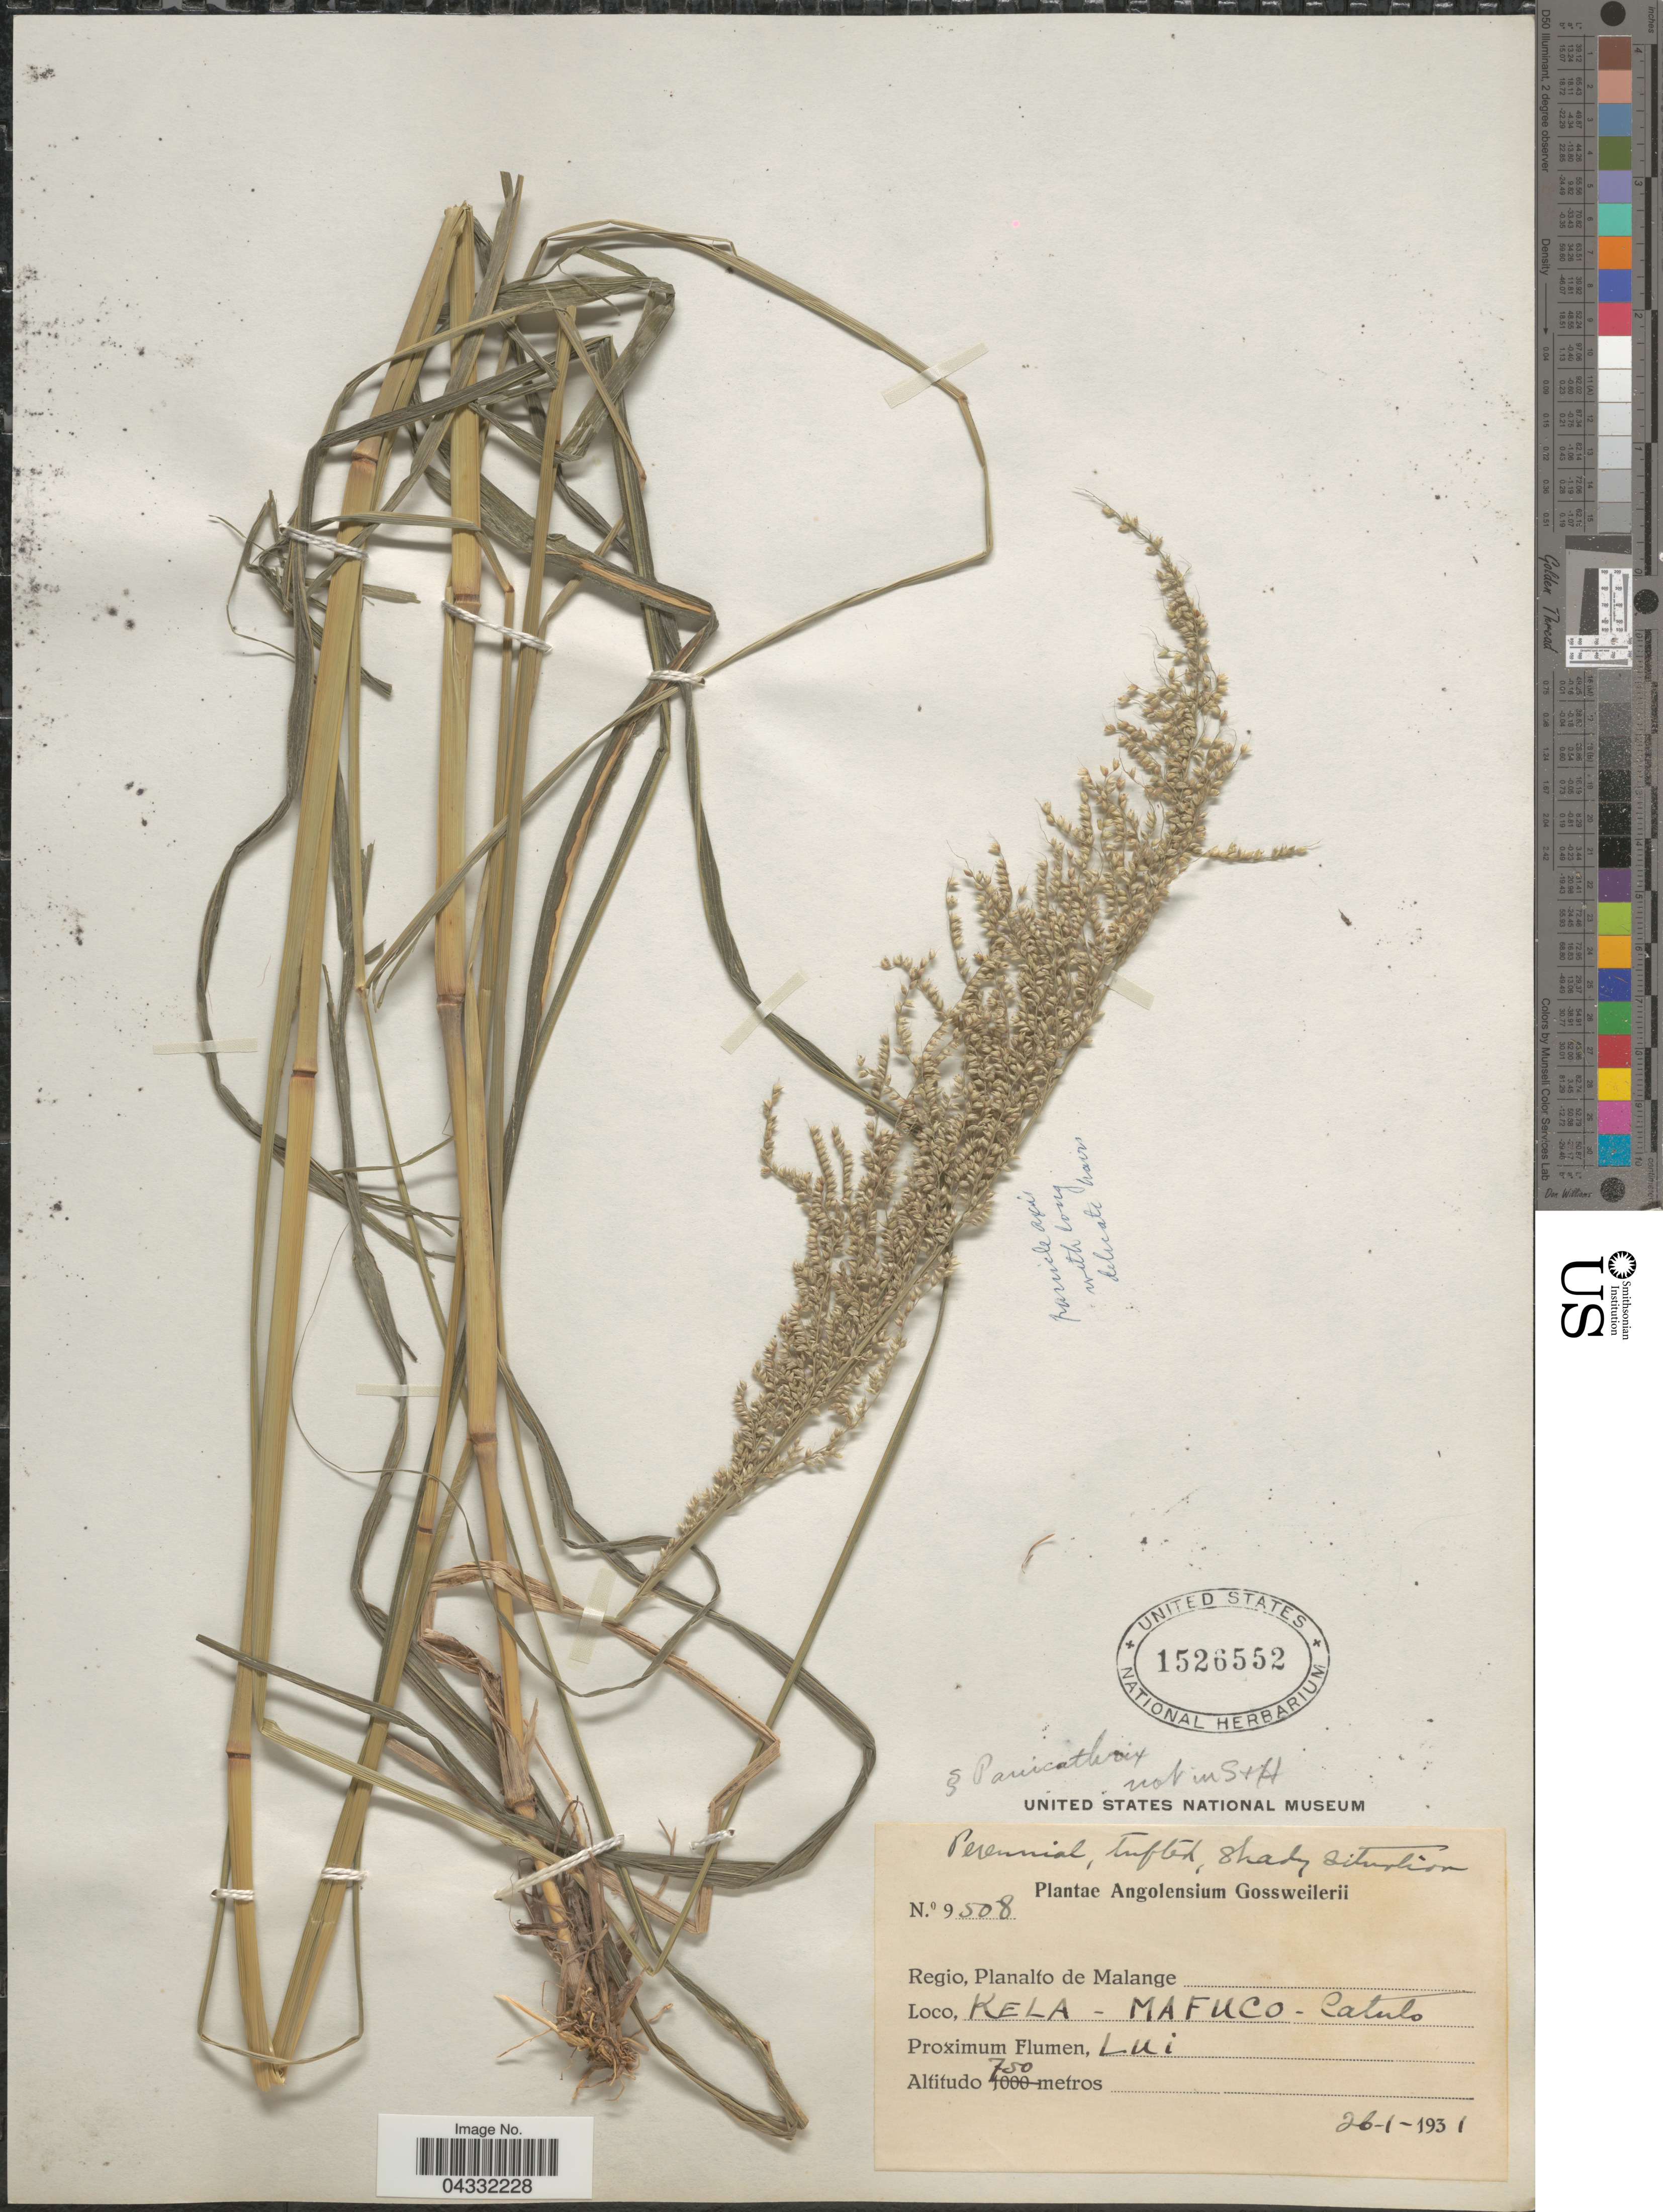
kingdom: Plantae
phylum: Tracheophyta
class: Liliopsida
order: Poales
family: Poaceae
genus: Setaria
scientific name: Setaria sp.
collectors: -. Gossweiler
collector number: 9508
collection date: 1931-01-26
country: Angola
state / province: Malange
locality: Regio, Planalto de Malange. Kela - Mafuco - Catulo. Proximum Flumen, Lui.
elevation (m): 750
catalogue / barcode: US 1526552